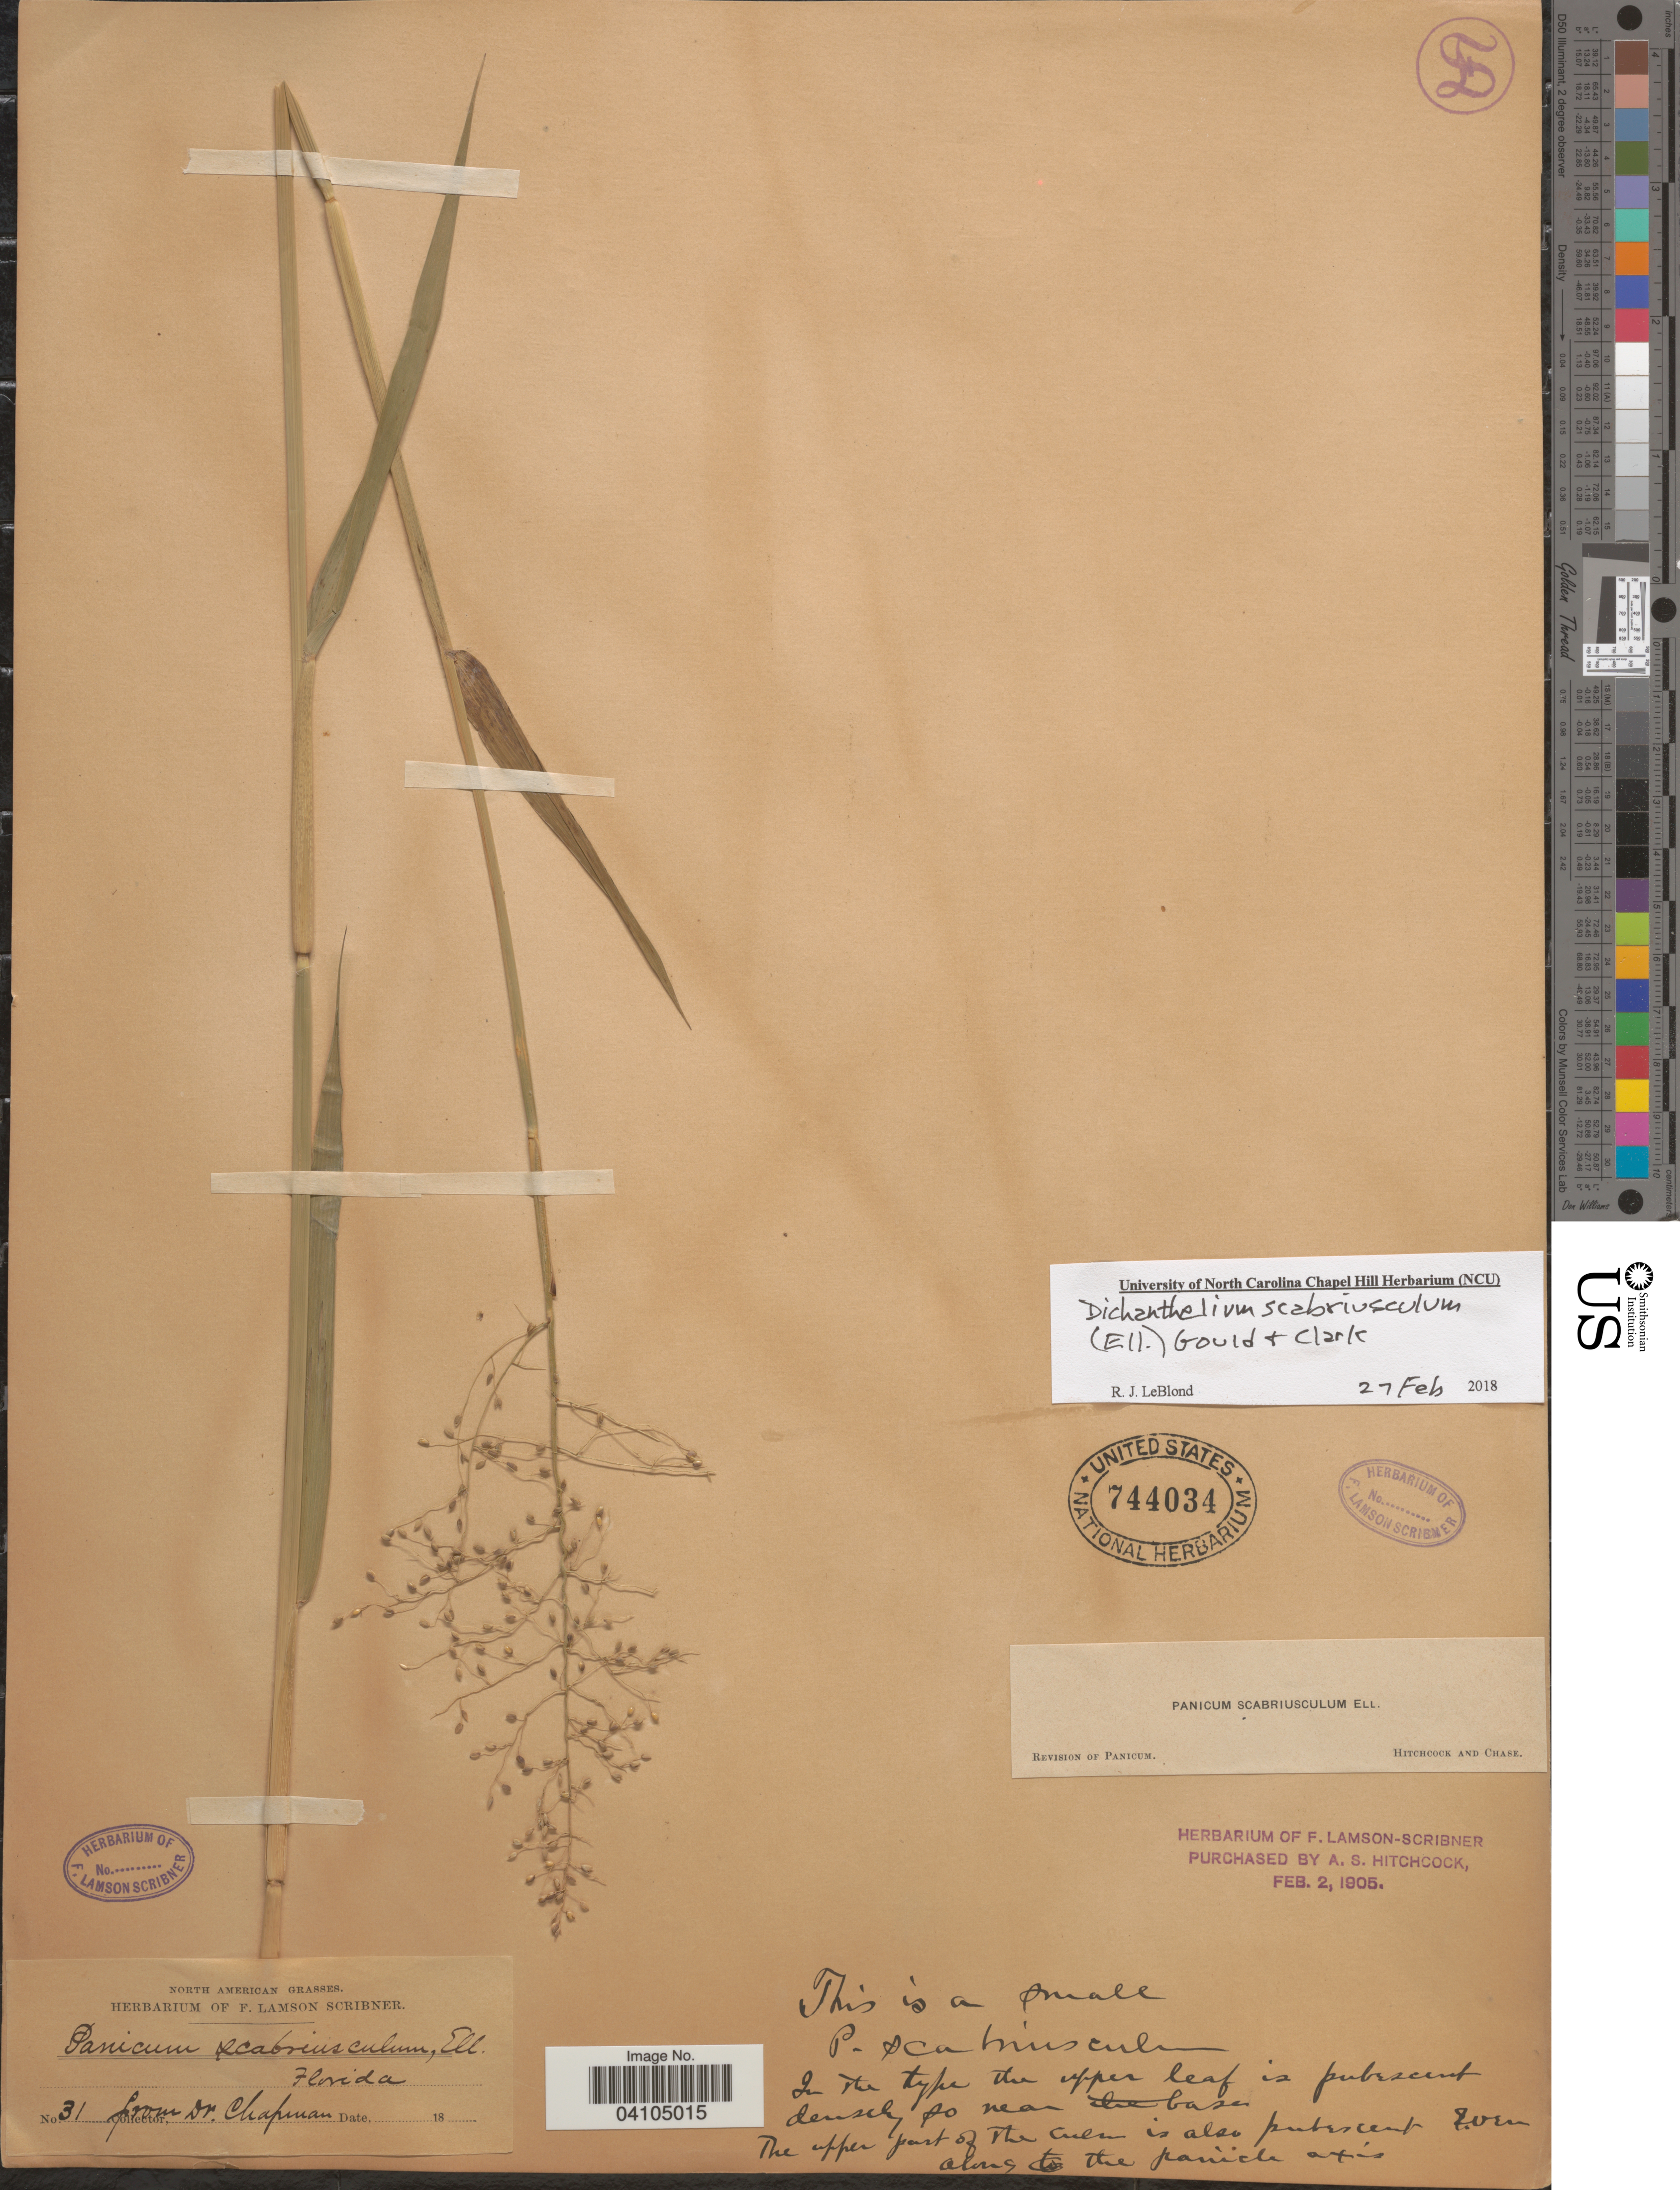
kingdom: Plantae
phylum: Tracheophyta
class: Liliopsida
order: Poales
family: Poaceae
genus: Dichanthelium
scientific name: Dichanthelium scabriusculum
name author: (Elliott) Gould & C.A. Clark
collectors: Chapman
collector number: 31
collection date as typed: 18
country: United States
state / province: Florida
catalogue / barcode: US 744034